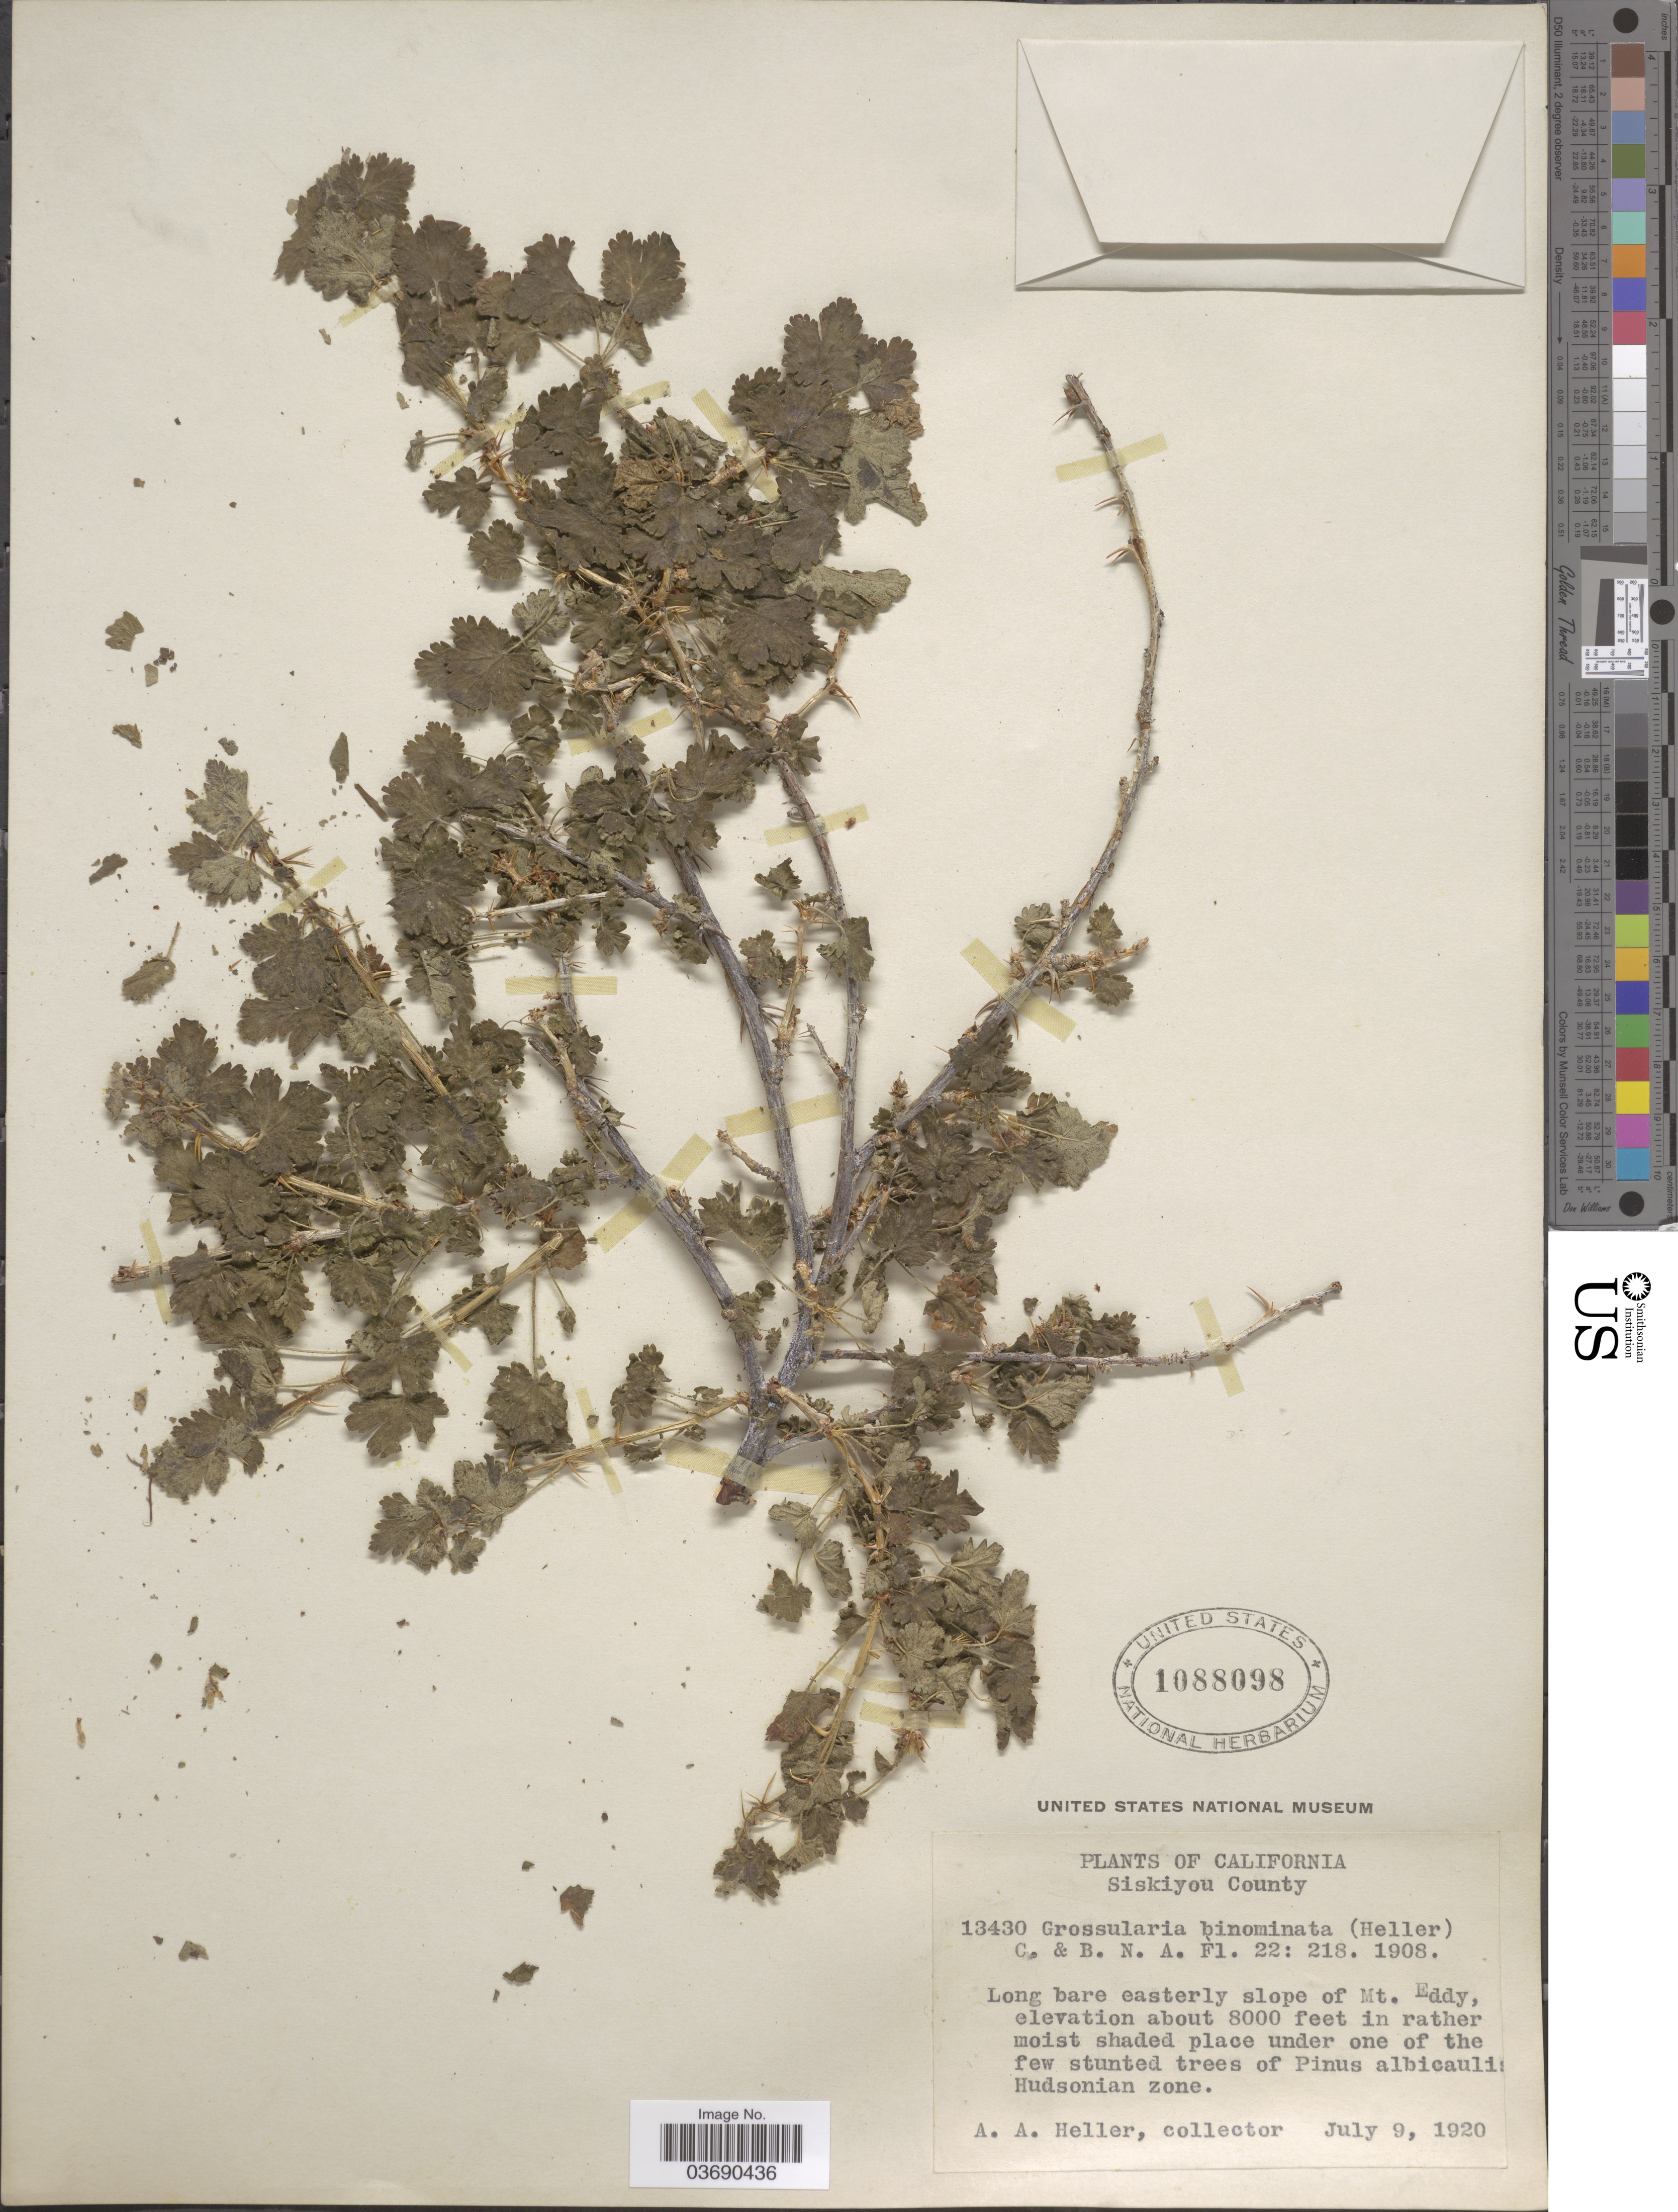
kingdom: Plantae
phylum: Tracheophyta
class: Magnoliopsida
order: Saxifragales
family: Grossulariaceae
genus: Ribes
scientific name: Ribes binominatum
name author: A. Heller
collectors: A. A. Heller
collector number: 13430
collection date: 1920-07-09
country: United States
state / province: California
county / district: Siskiyou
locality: Siskiyou County. Easterly slope of Mt. Eddy.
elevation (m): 2438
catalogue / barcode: US 1088098